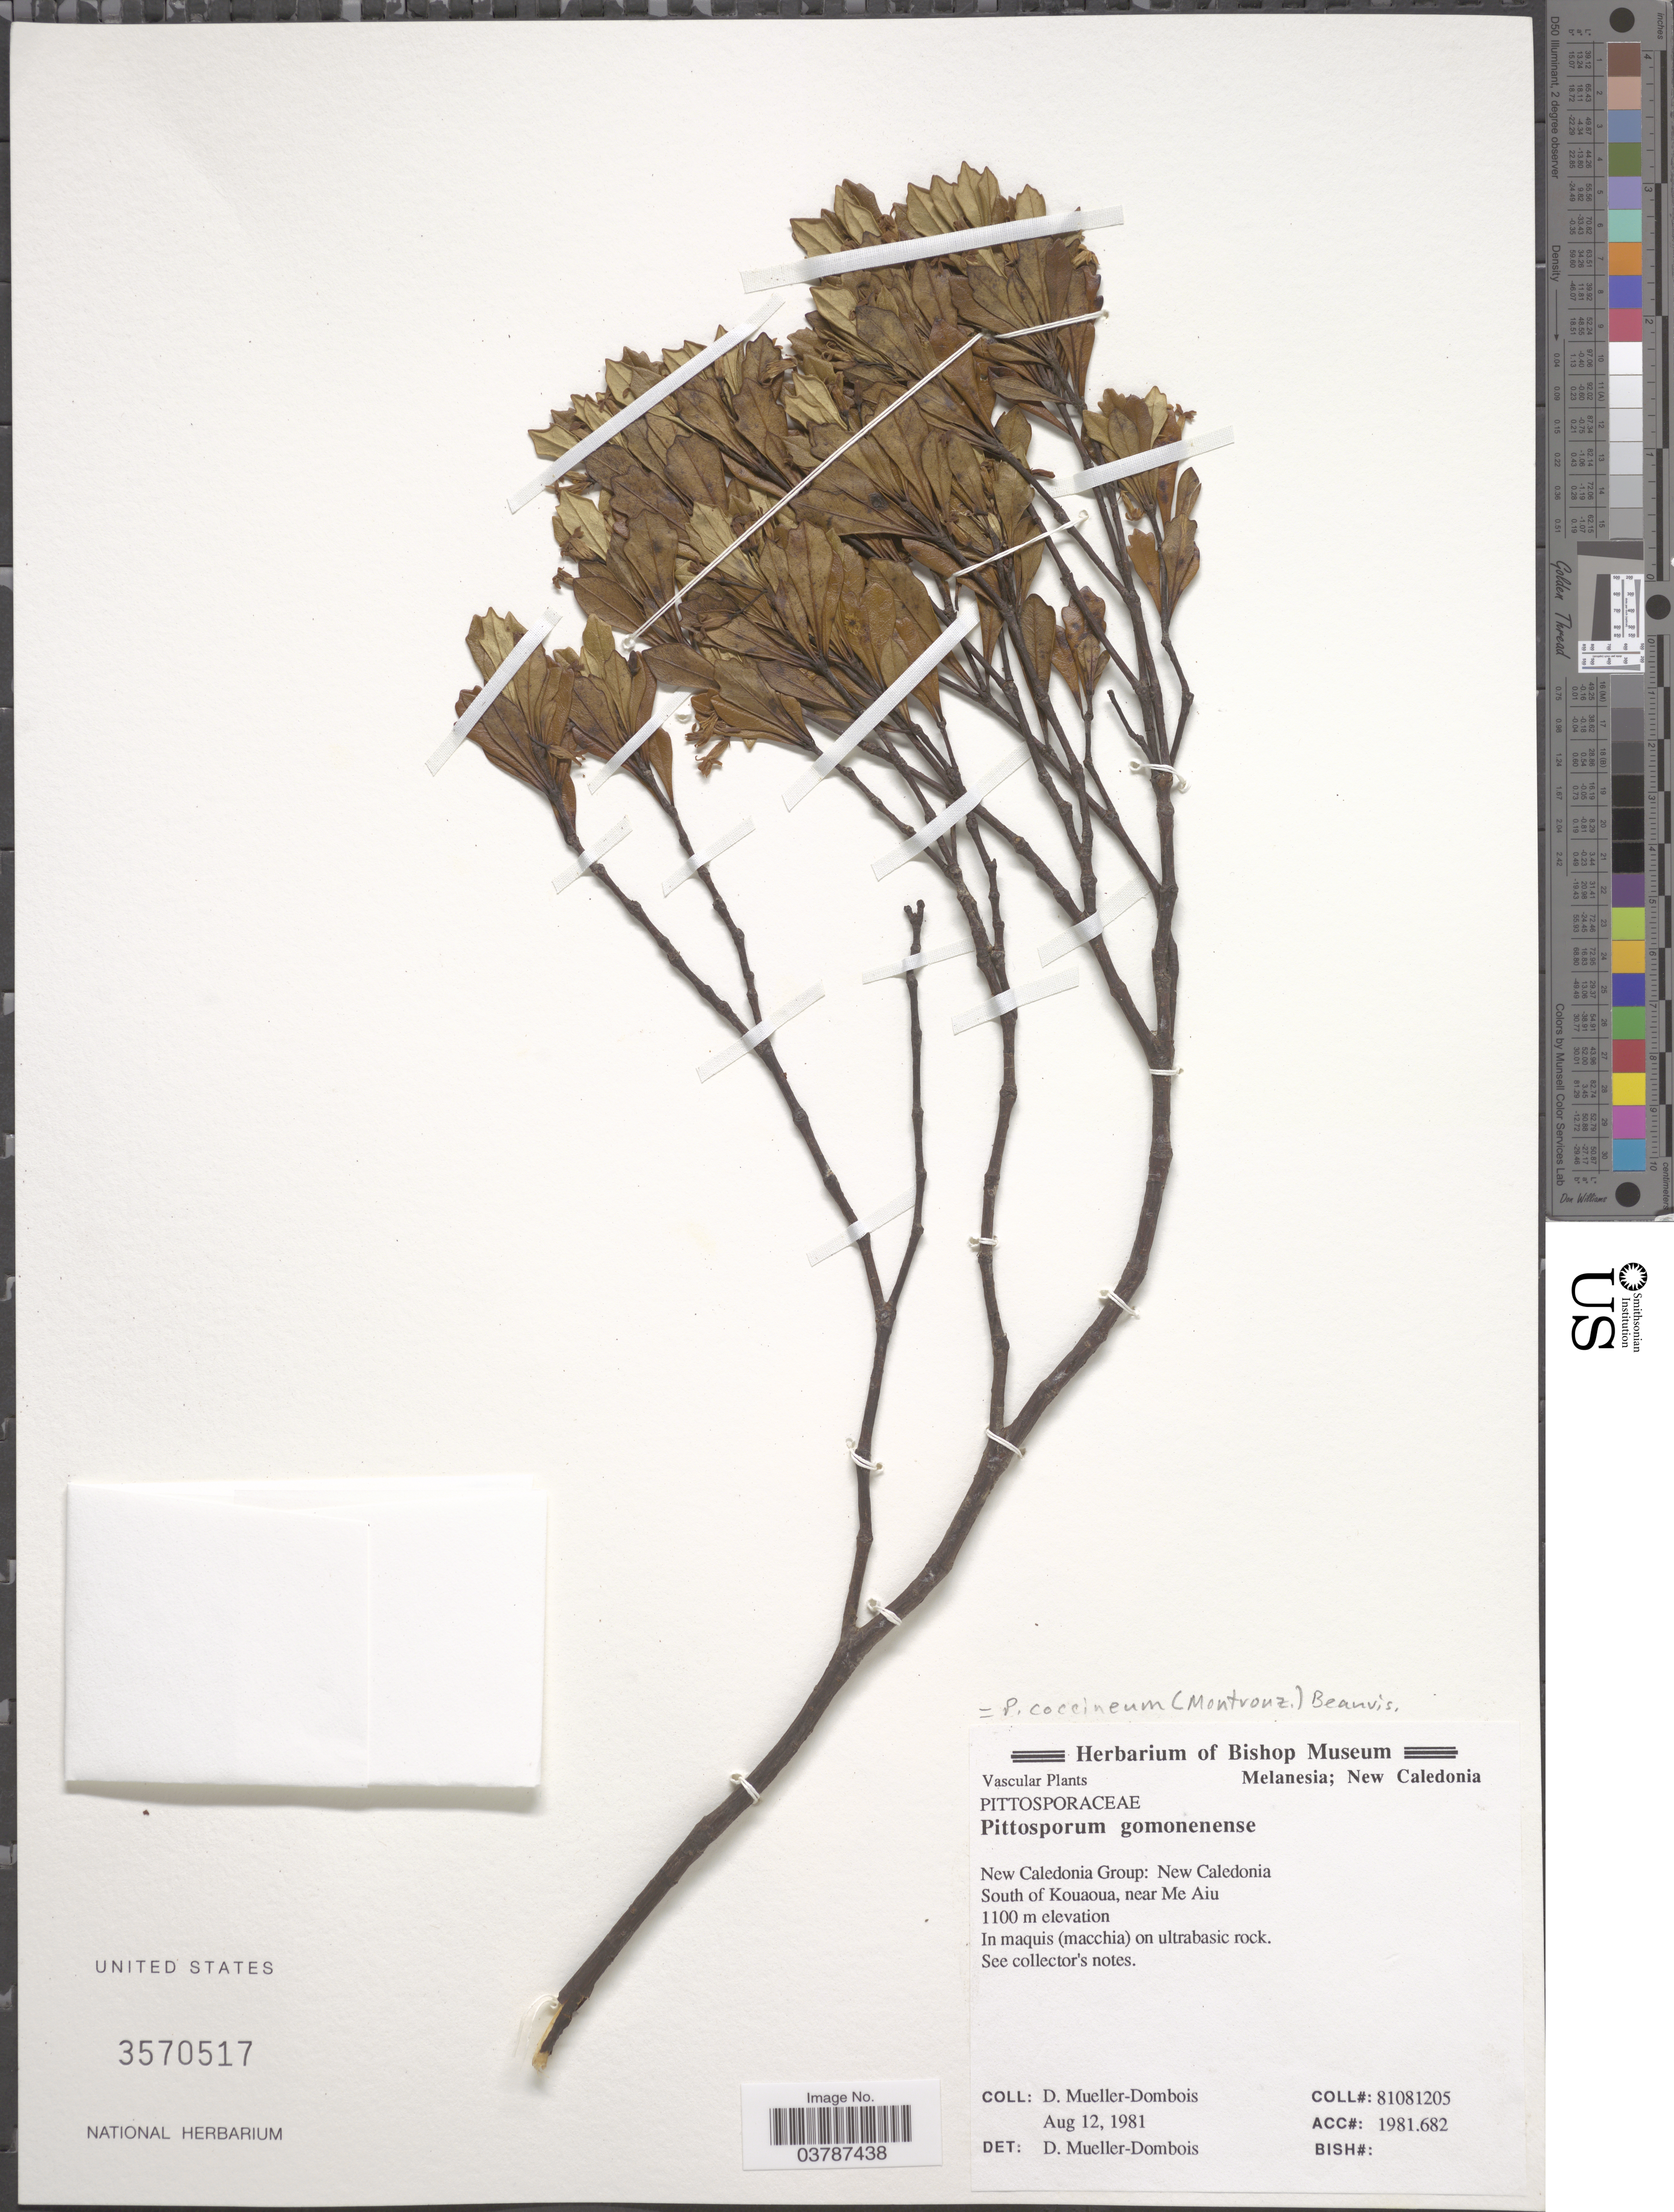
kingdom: Plantae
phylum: Tracheophyta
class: Magnoliopsida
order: Apiales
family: Pittosporaceae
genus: Pittosporum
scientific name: Pittosporum coccineum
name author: Beauvis.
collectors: D. Mueller-Dombois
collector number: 81081205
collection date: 1981-08-12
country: New Caledonia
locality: Melanesia. New Caledonia Group: New Caledonia. South of Kouaoua, near Me Aiu.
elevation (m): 1100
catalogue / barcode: US 3570517